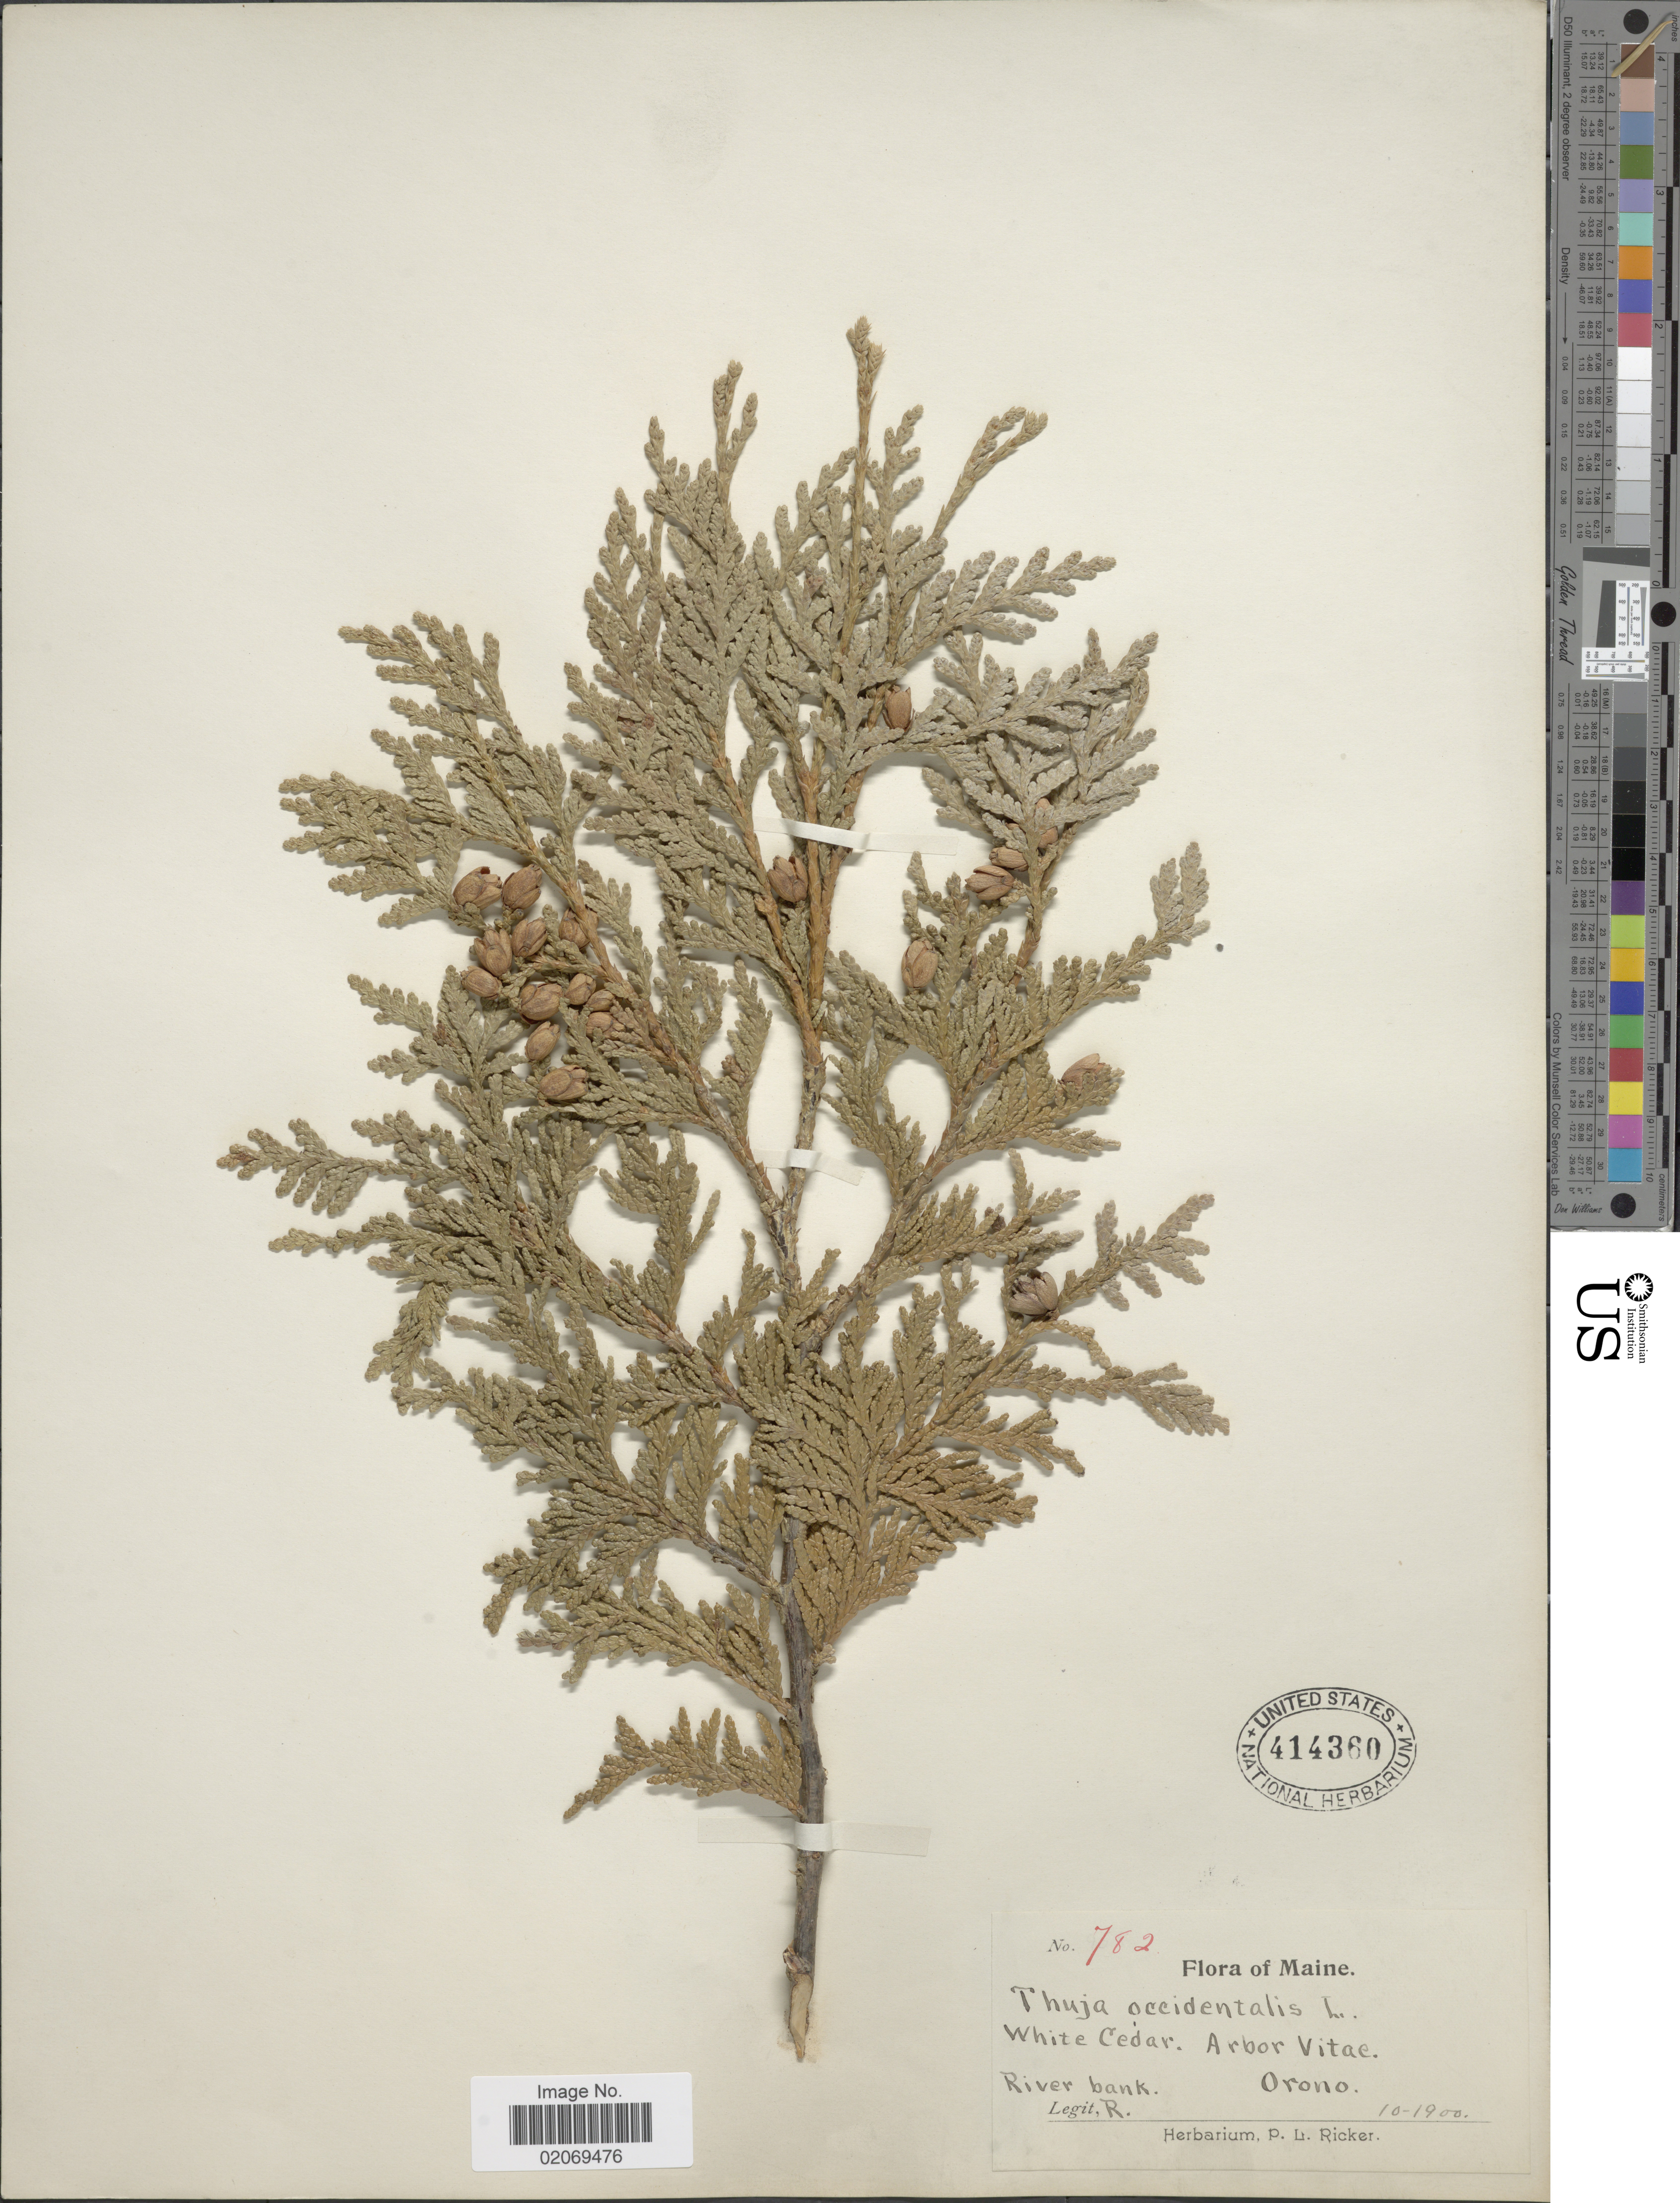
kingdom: Plantae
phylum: Tracheophyta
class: Pinopsida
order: Pinales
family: Cupressaceae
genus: Thuja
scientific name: Thuja occidentalis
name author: L.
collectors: P. Ricker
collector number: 782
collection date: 1900-10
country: United States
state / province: Maine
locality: River bank. Orono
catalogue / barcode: US 414360